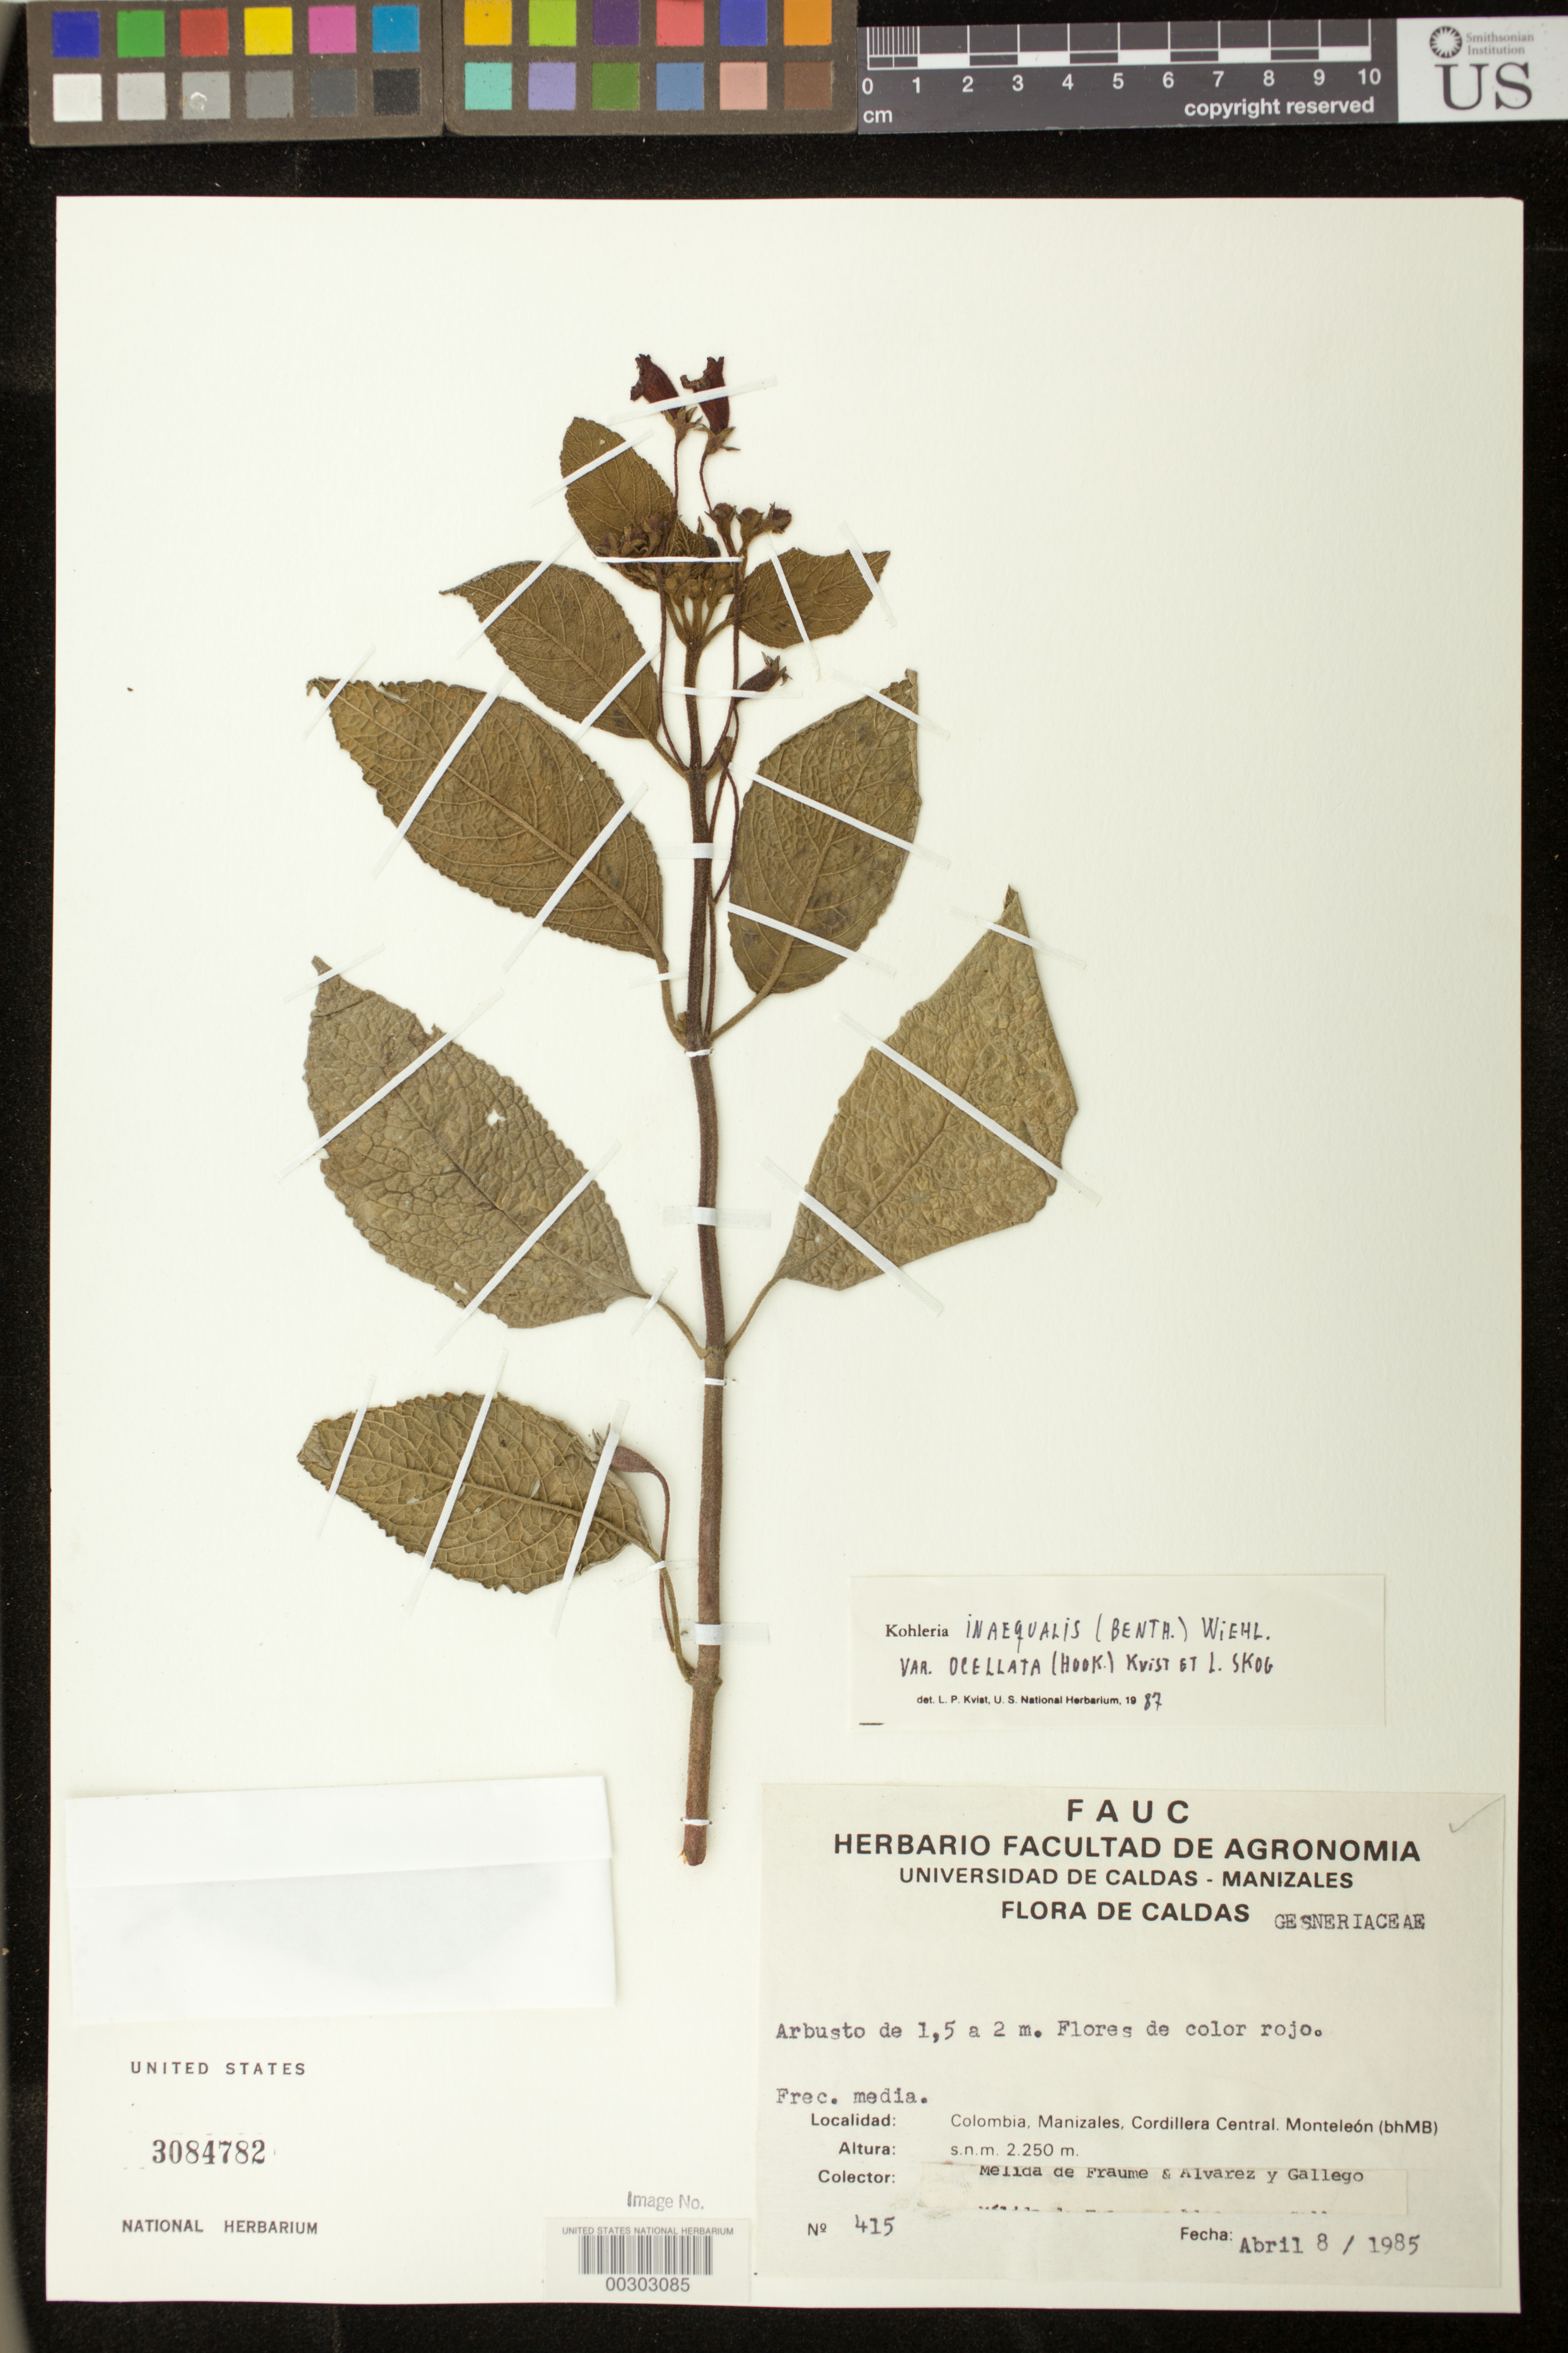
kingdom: Plantae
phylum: Tracheophyta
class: Magnoliopsida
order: Lamiales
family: Gesneriaceae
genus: Kohleria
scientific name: Kohleria inaequalis var. ocellata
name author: (Hook.) L.P. Kvist & L.E. Skog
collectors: M. Fraume, -- Alvarez & -. Gallego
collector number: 415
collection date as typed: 08 Apr 1985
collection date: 1985-04-08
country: Colombia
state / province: Caldas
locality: Manizales, Cordillera Central, Monteleon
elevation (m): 2250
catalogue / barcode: US 3084782